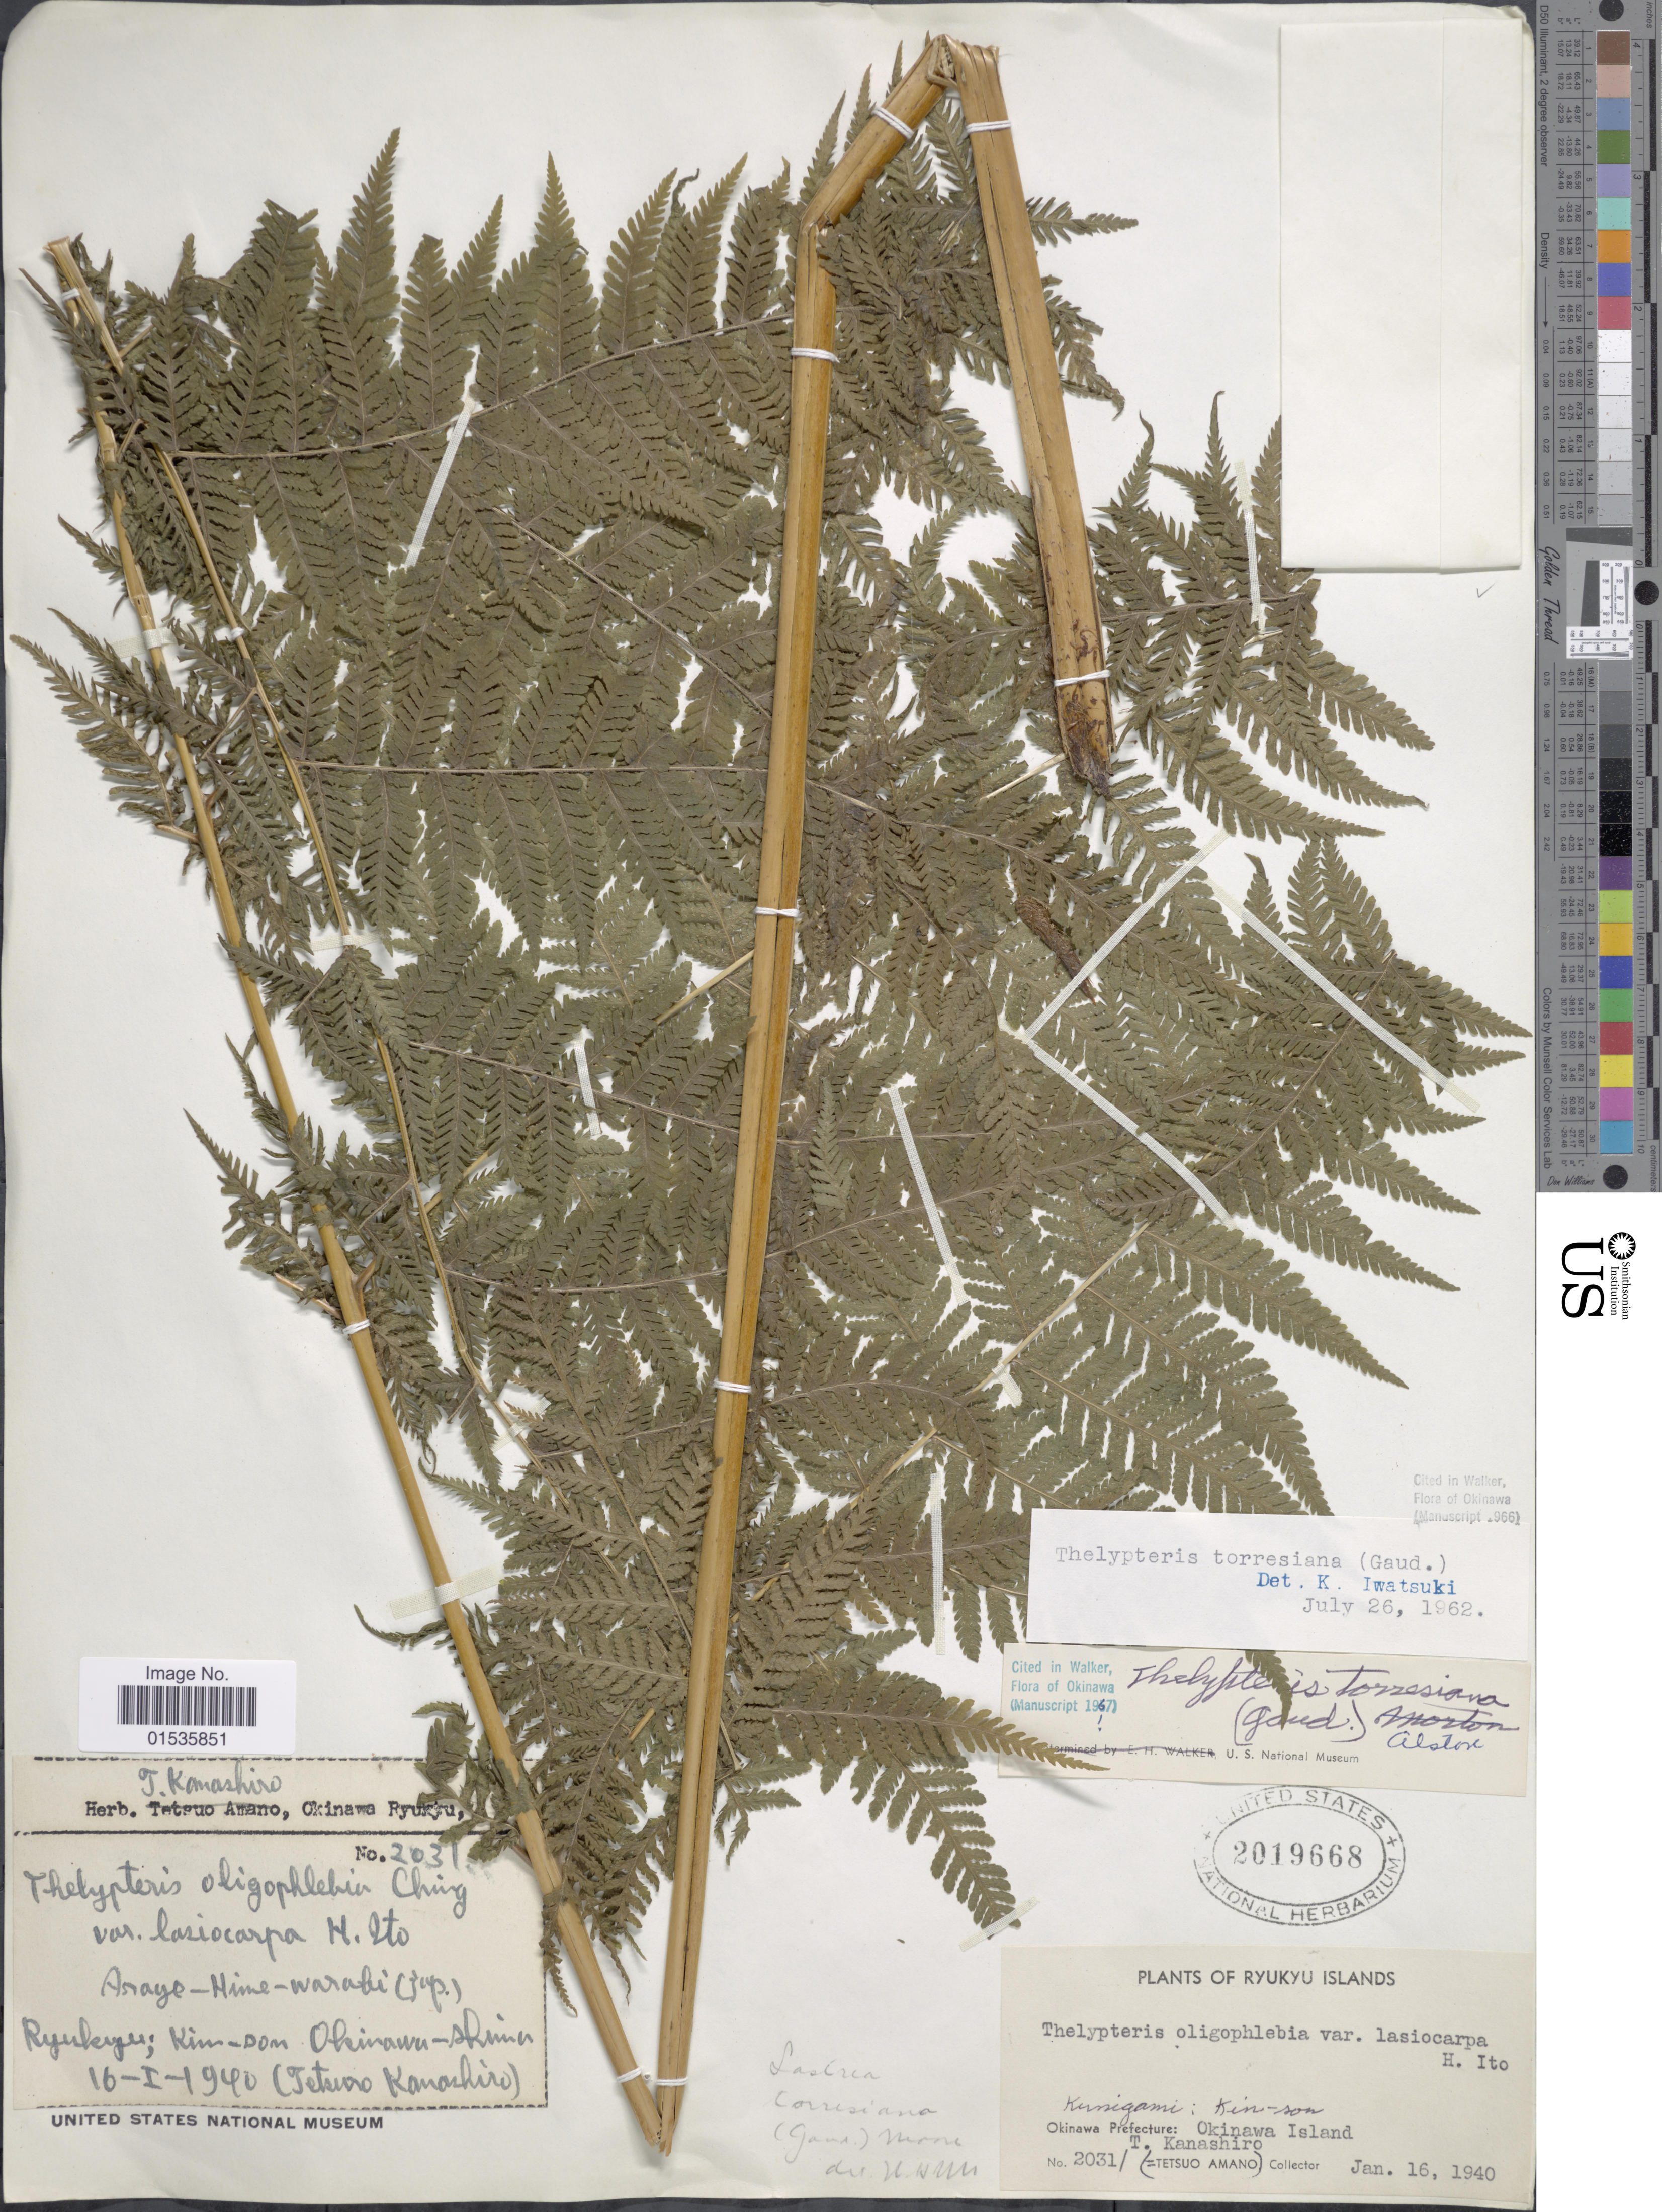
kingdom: Plantae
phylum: Tracheophyta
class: Polypodiopsida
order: Polypodiales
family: Thelypteridaceae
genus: Macrothelypteris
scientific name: Macrothelypteris torresiana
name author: (Gaudich.) Ching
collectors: T. Kanashiro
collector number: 2031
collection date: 1940-01-16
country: Japan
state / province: Okinawa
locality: Ryukyu Islands, Kunigami:Kin-son, Okinawa Prefecture: Okinawa Island.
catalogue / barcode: US 2019668